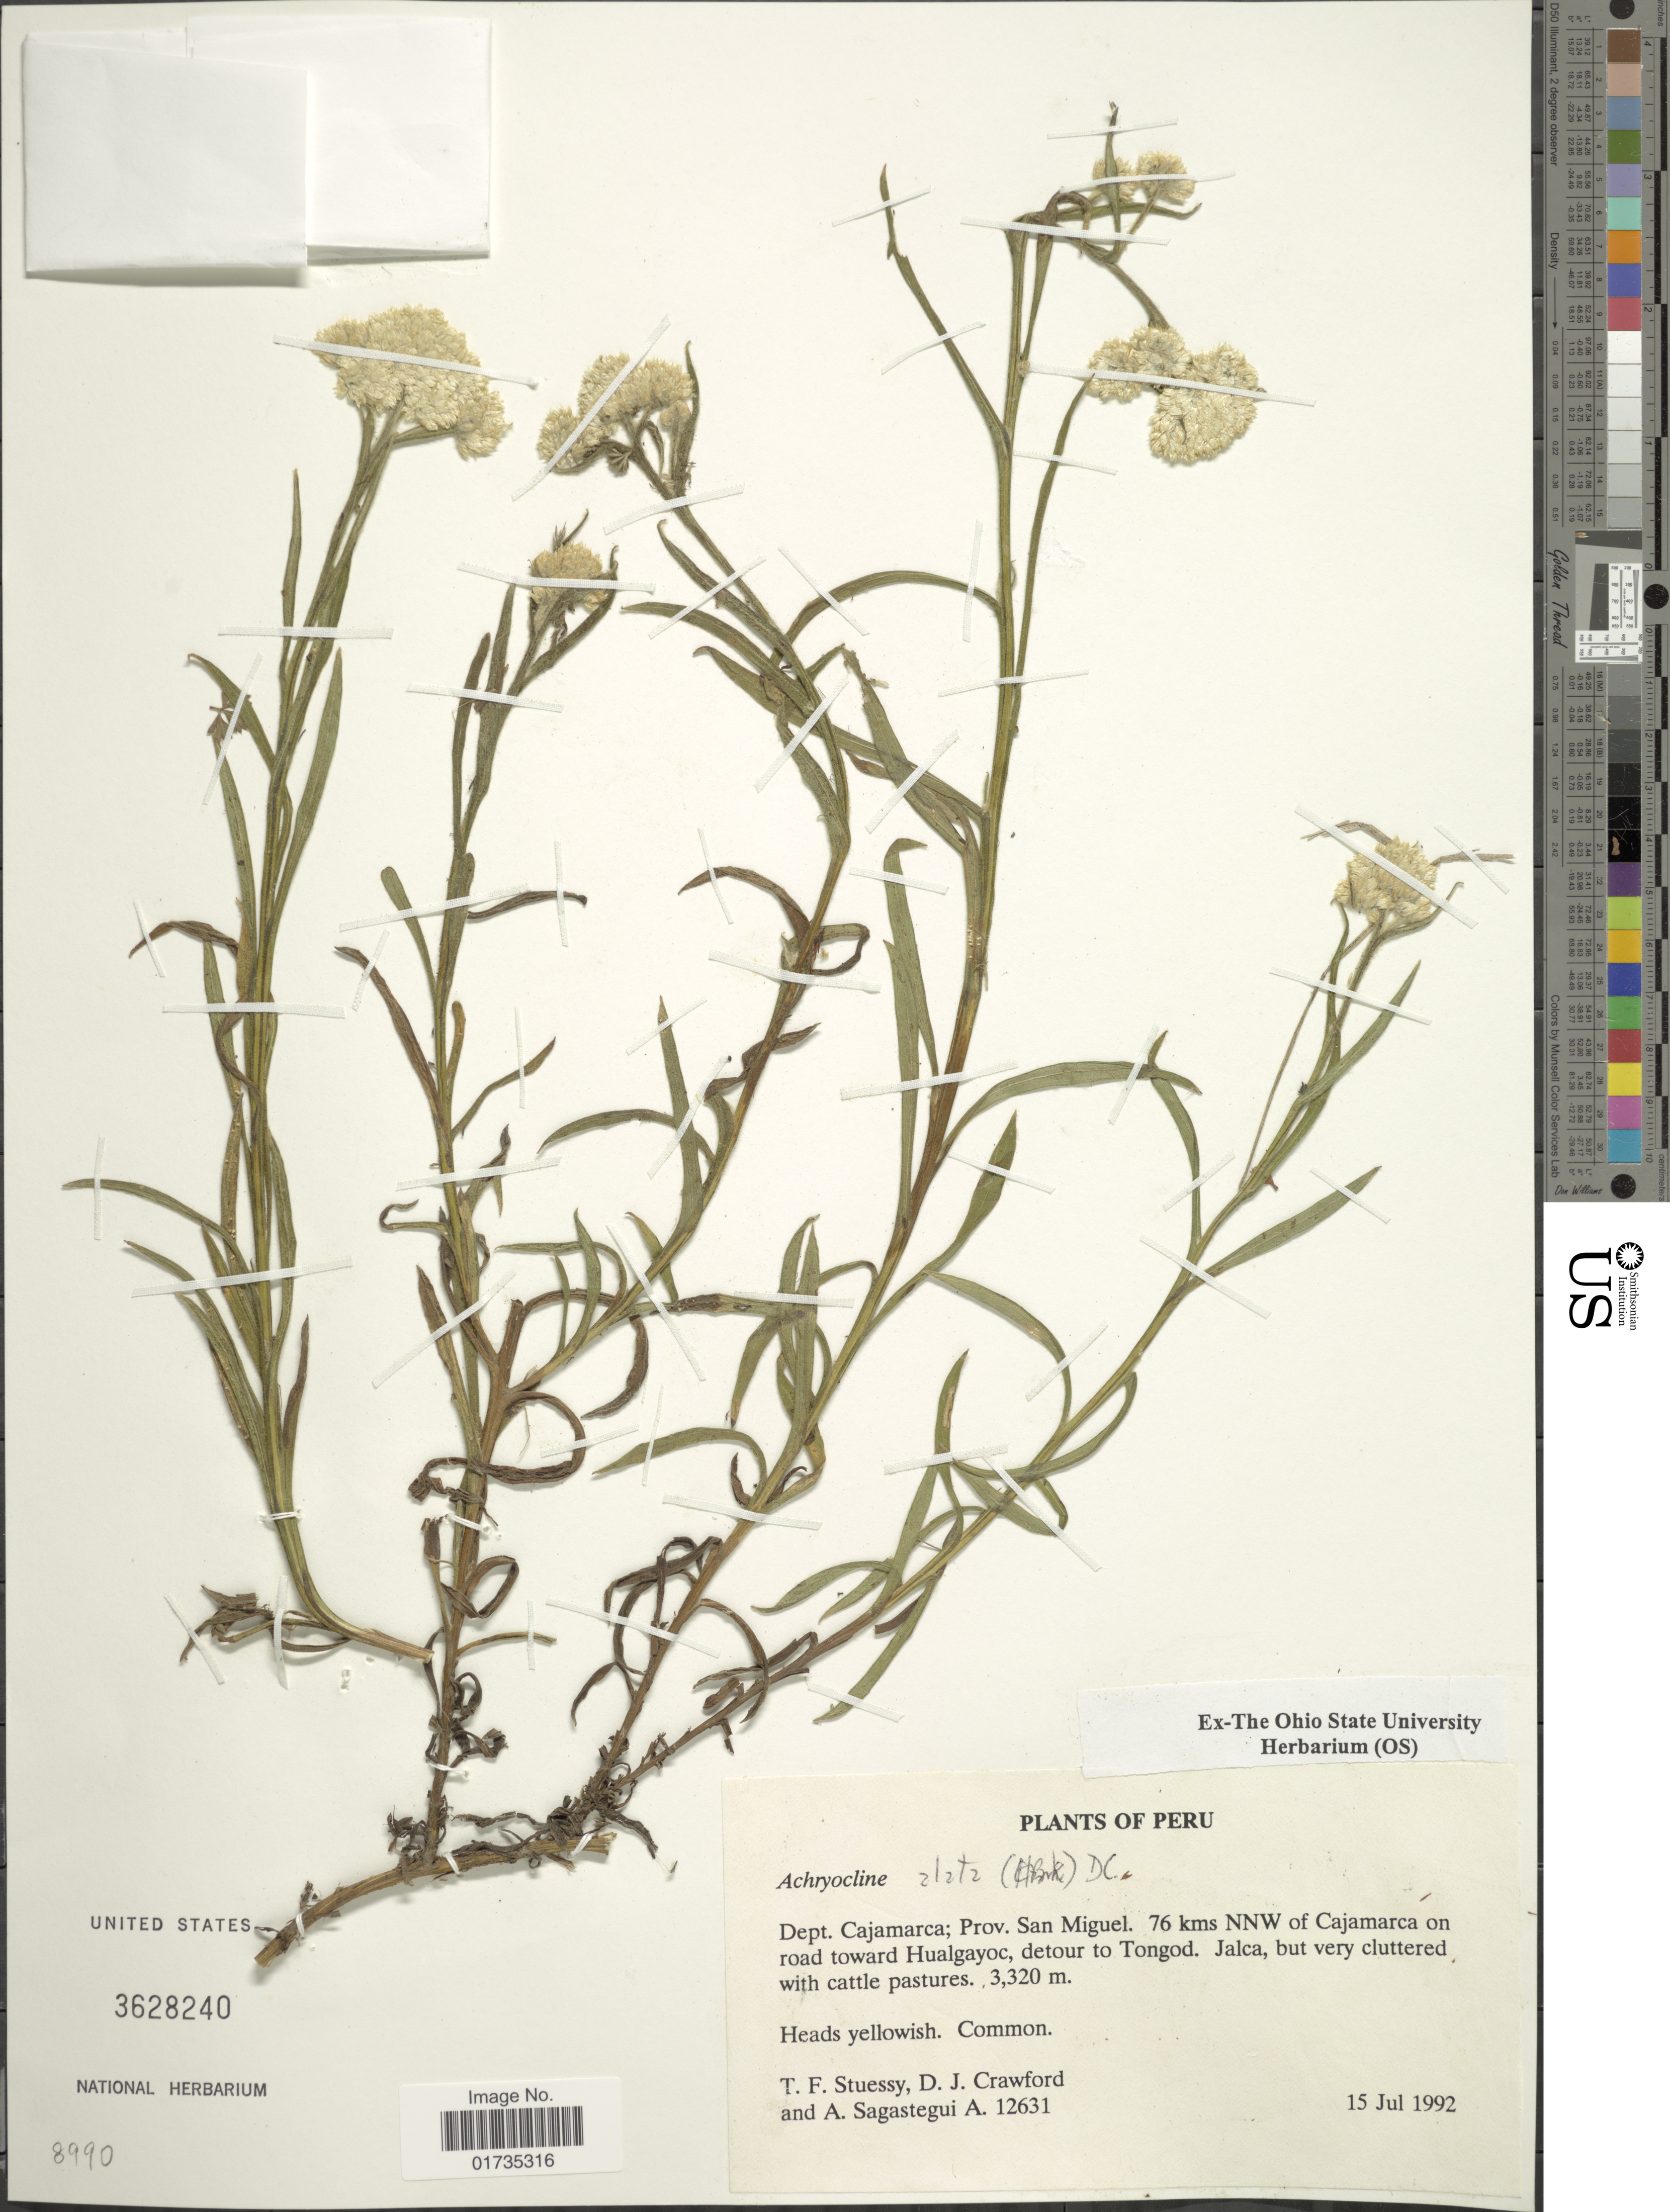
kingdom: Plantae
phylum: Tracheophyta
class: Magnoliopsida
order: Asterales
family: Asteraceae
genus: Achyrocline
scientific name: Achyrocline alata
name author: (Kunth) DC.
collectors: T. Stuessy, D. Crawford & A. Sagástegui A.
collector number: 12631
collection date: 1992-07-15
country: Peru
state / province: Cajamarca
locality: Peru. Dept. Cajamarca; Prov. San Miguel. 76 kms NNW of Cajamarca on road toward Hualgayoc, detour to Tongod. Jalca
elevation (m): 3320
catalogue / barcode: US 3628240